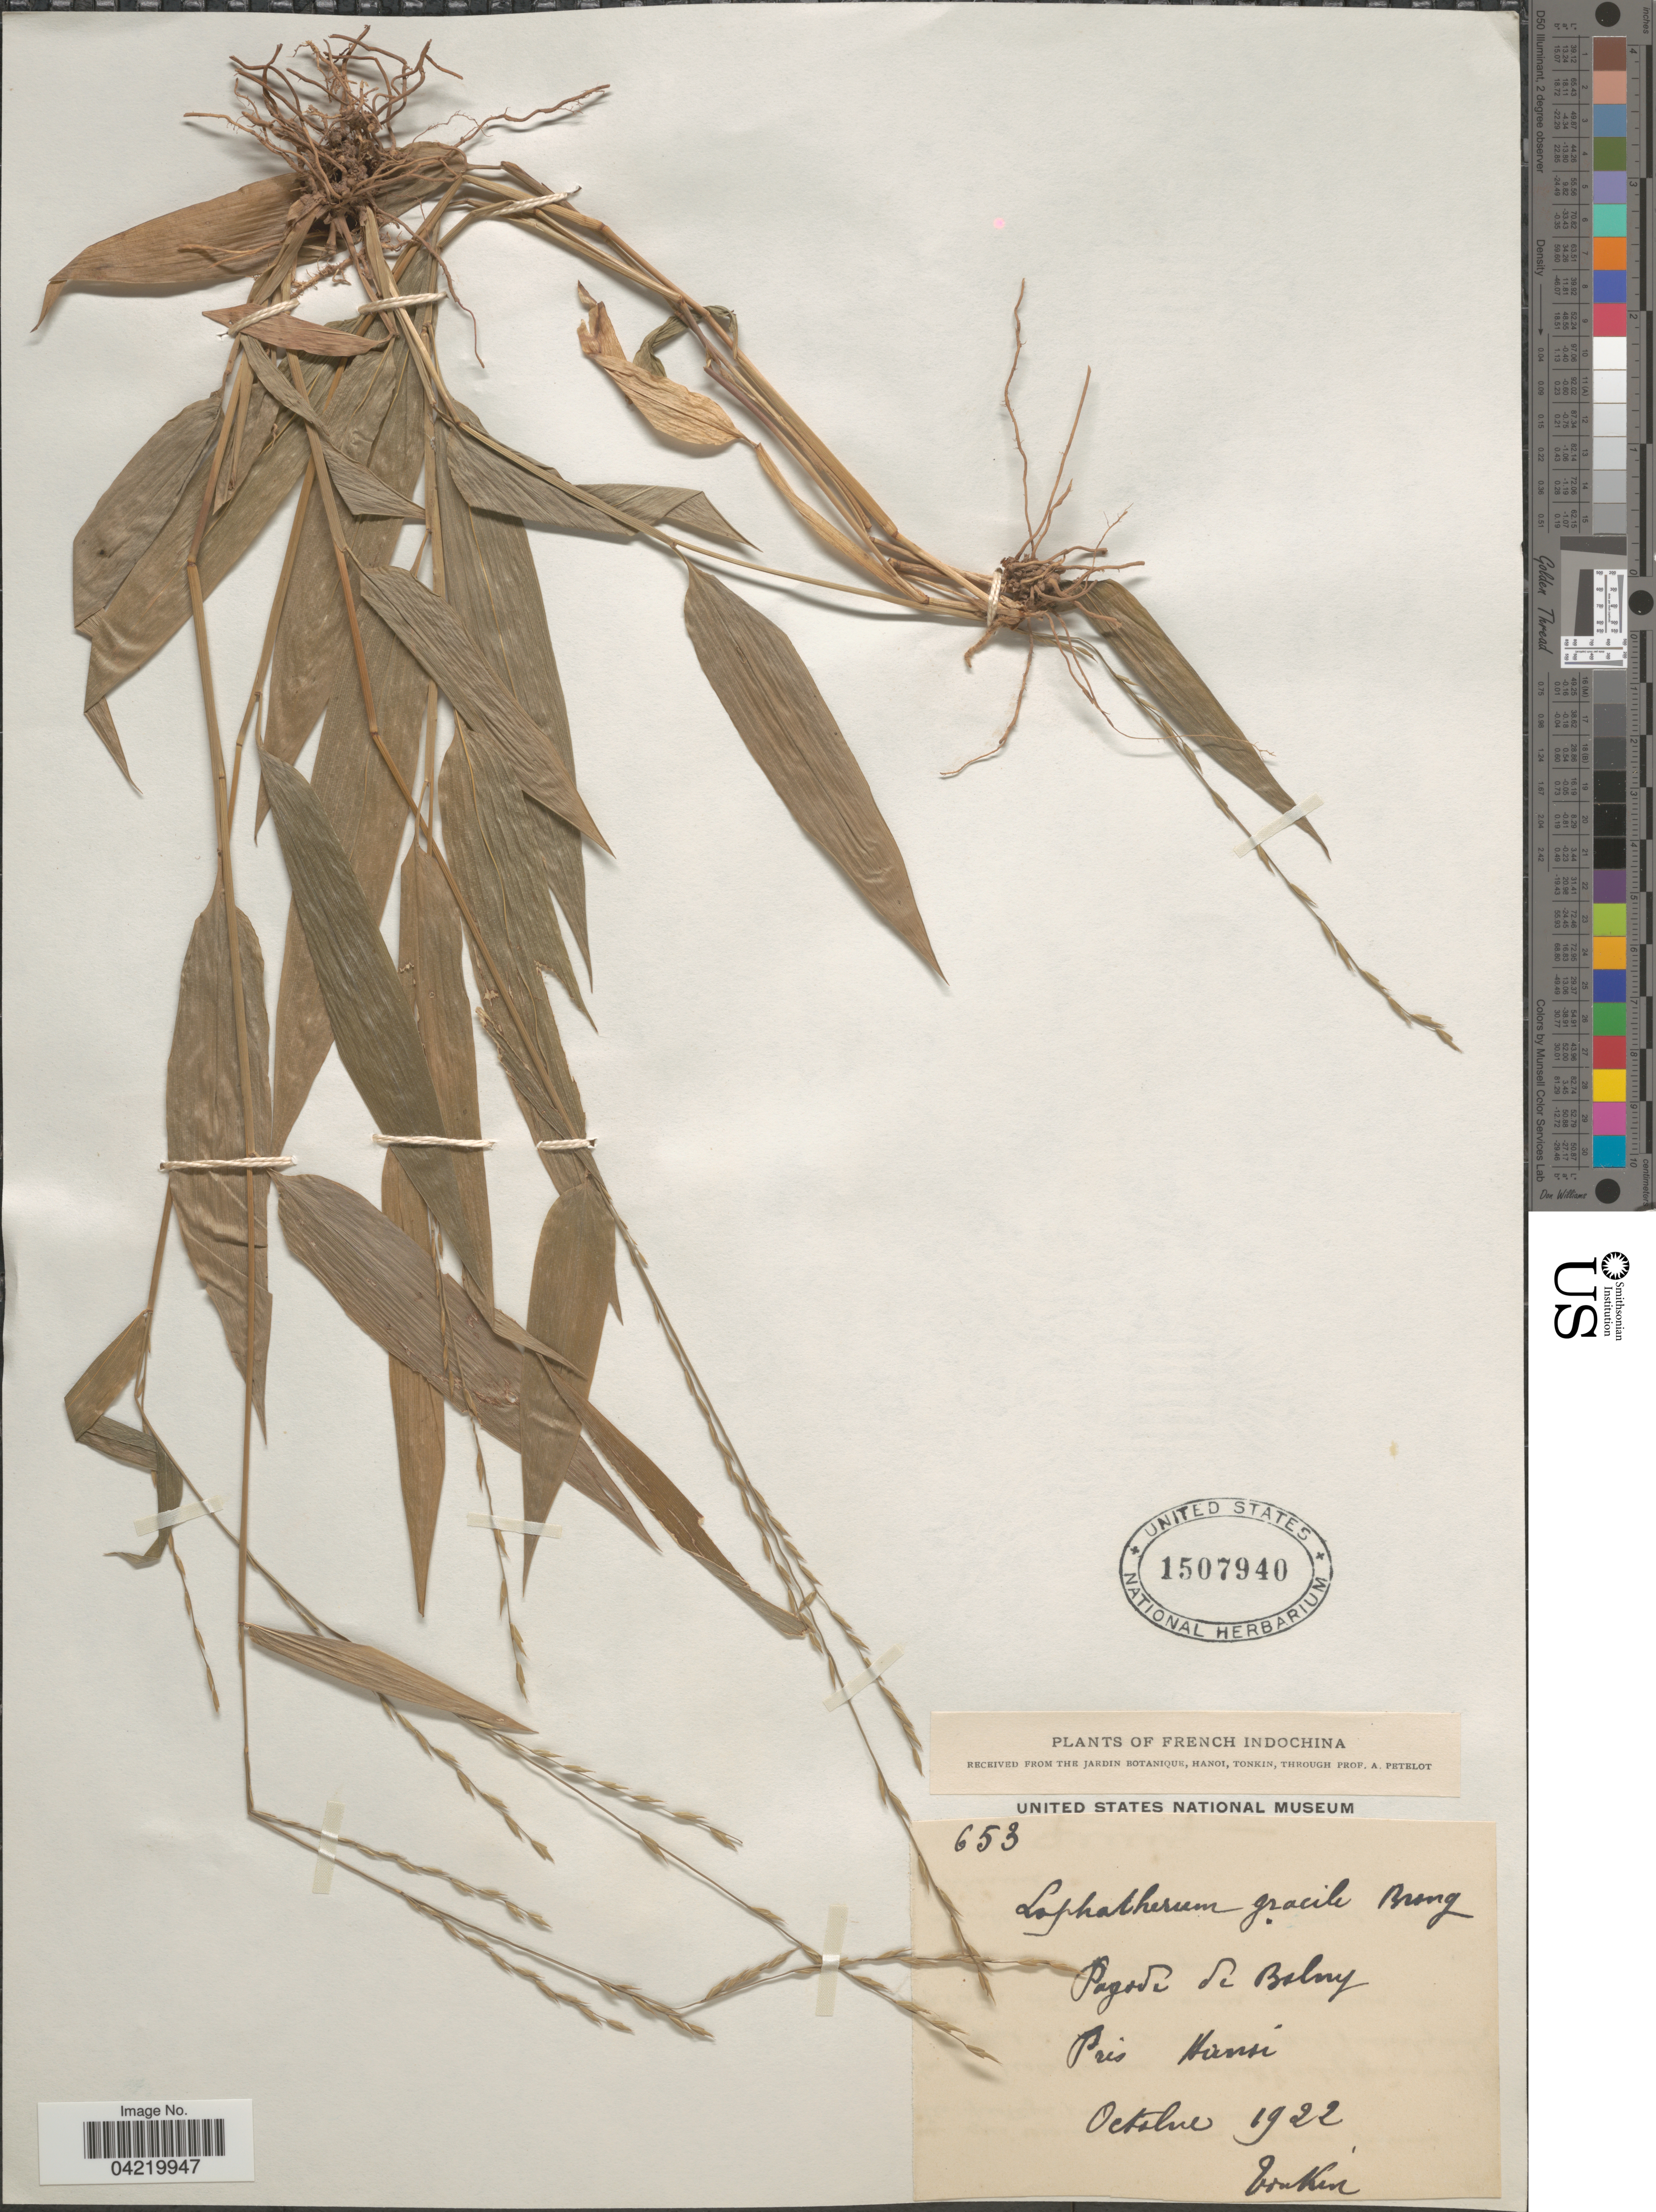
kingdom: Plantae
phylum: Tracheophyta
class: Liliopsida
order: Poales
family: Poaceae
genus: Lophatherum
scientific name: Lophatherum gracile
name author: Brongn.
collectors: P. A. Pételot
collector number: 653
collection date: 1922-10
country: Vietnam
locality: Pagode de Balny. Pris Hanoi.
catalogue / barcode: US 1507940